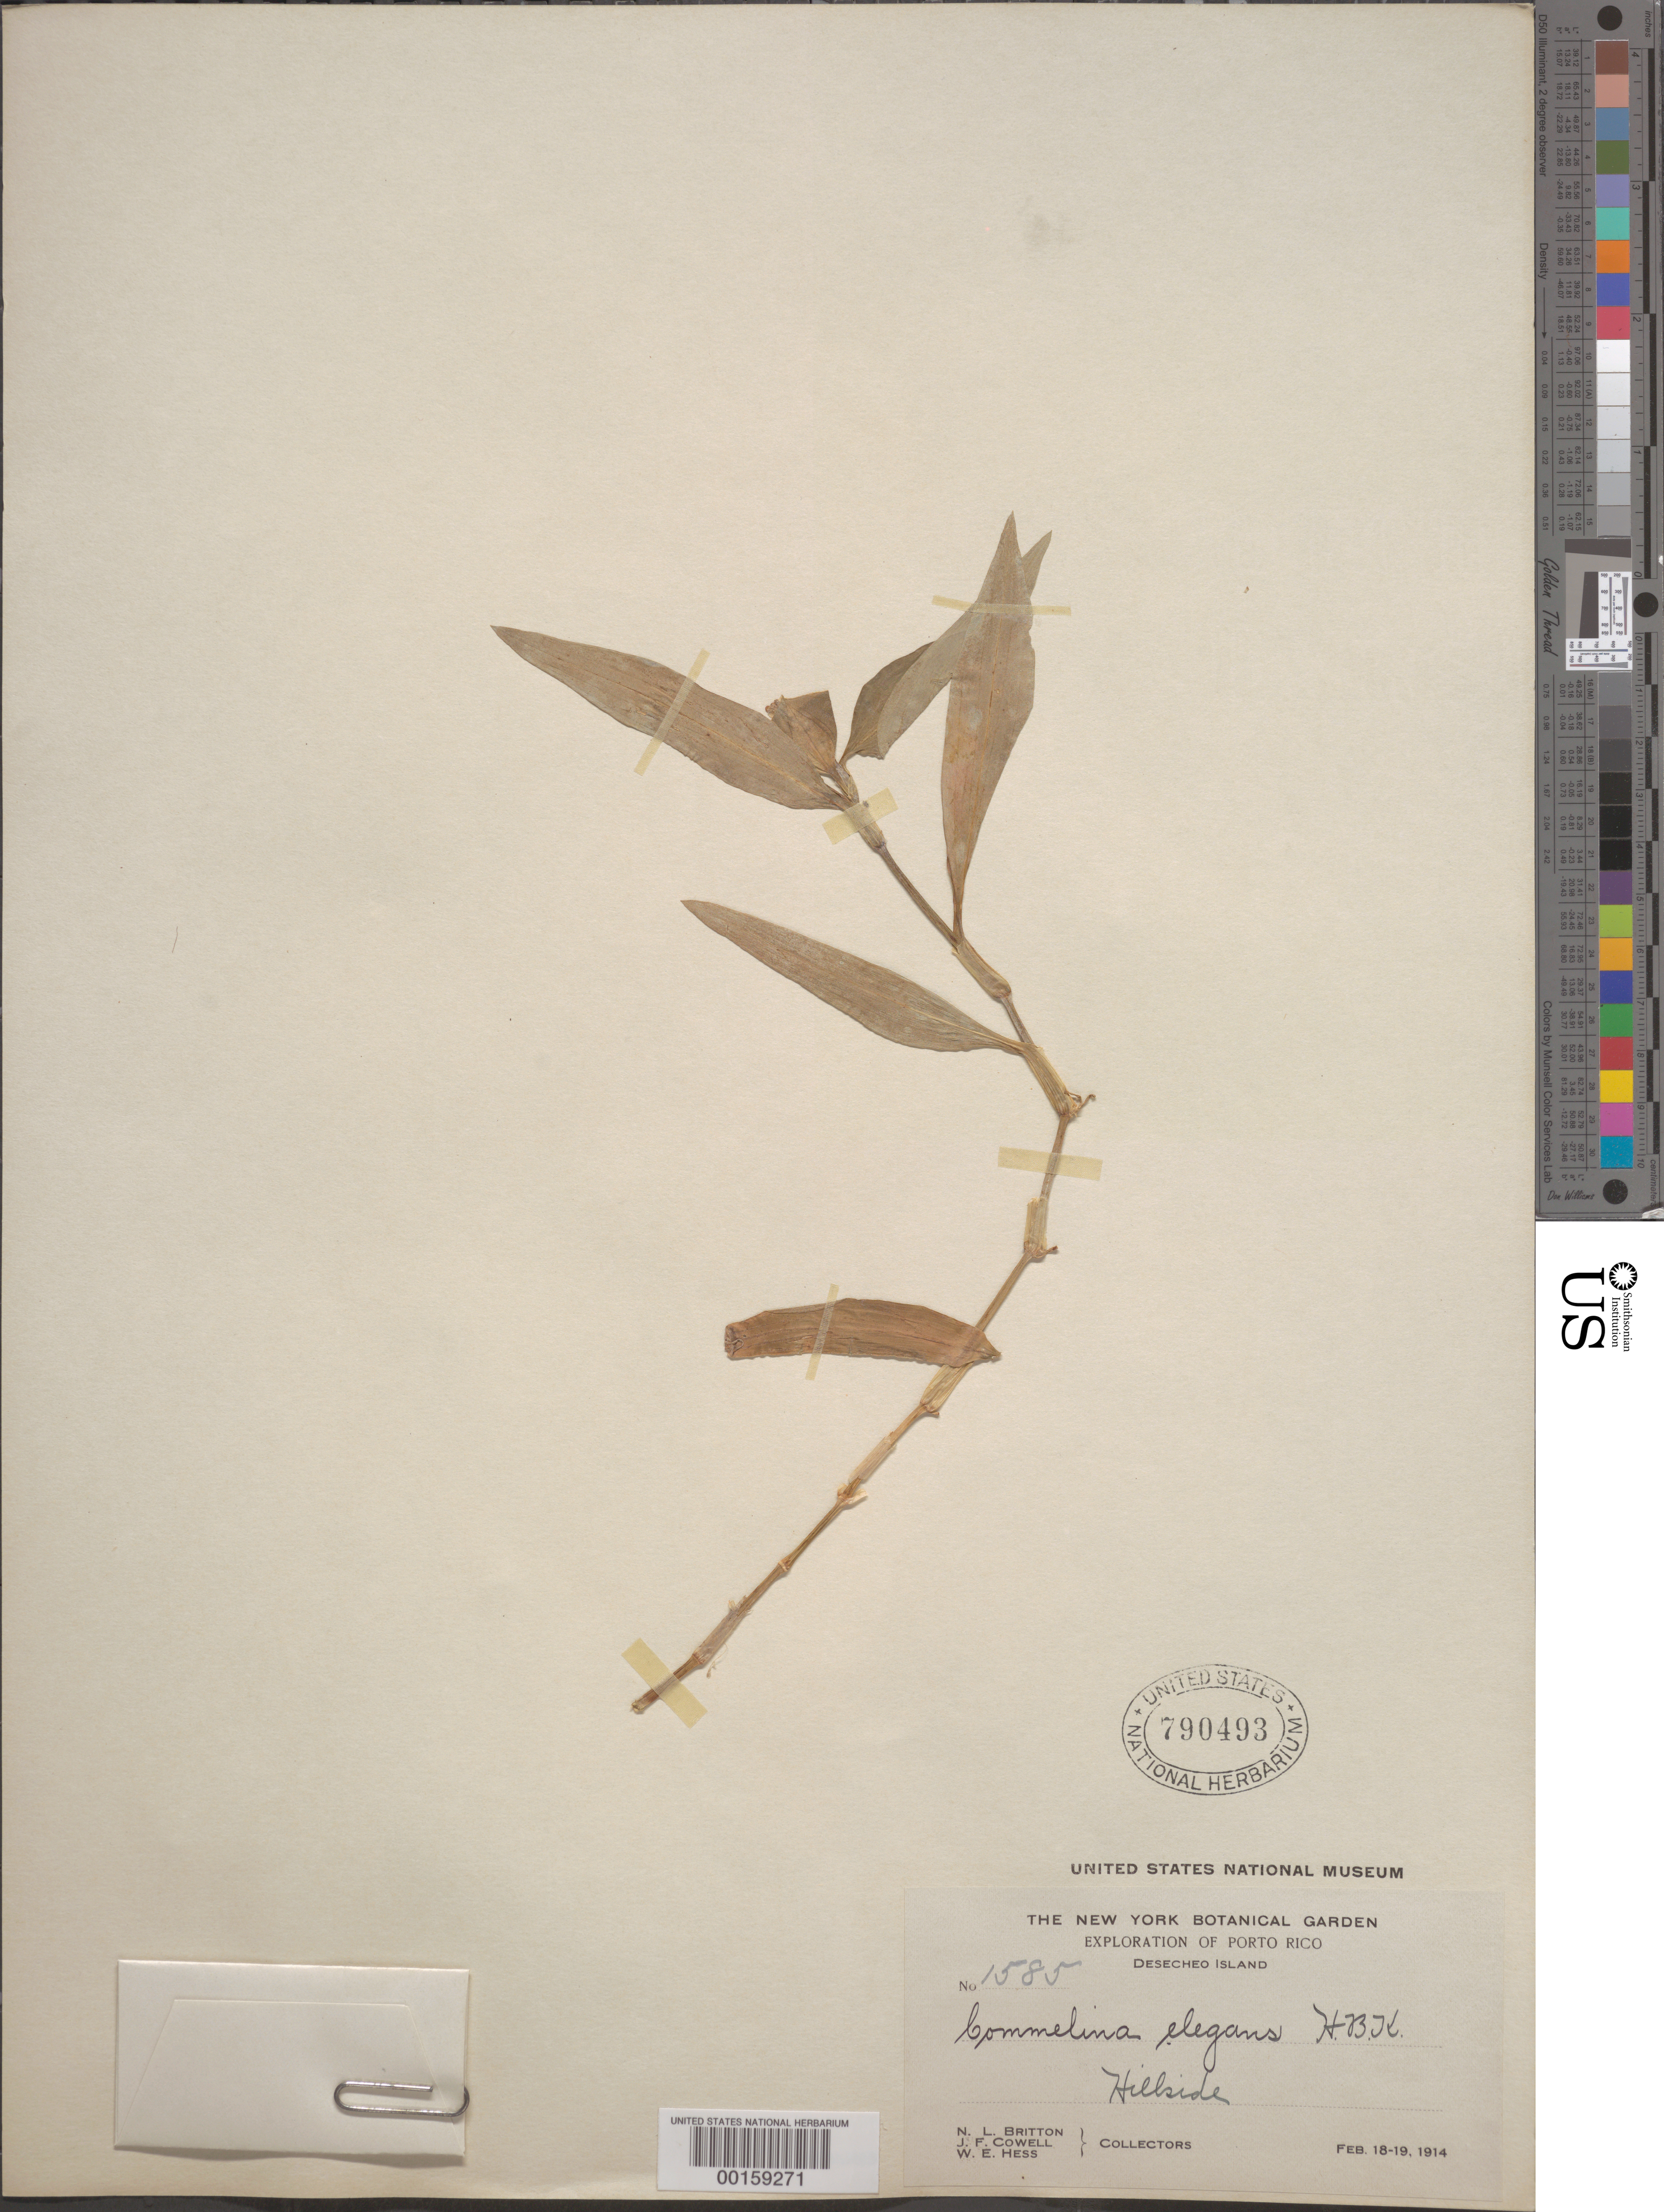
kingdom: Plantae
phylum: Tracheophyta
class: Liliopsida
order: Commelinales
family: Commelinaceae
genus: Commelina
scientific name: Commelina erecta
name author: L.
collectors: N. Britton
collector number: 1585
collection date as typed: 18 Feb 1914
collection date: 1914-02-18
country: Puerto Rico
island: Desecheo Island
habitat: Hillside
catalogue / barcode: US 790493